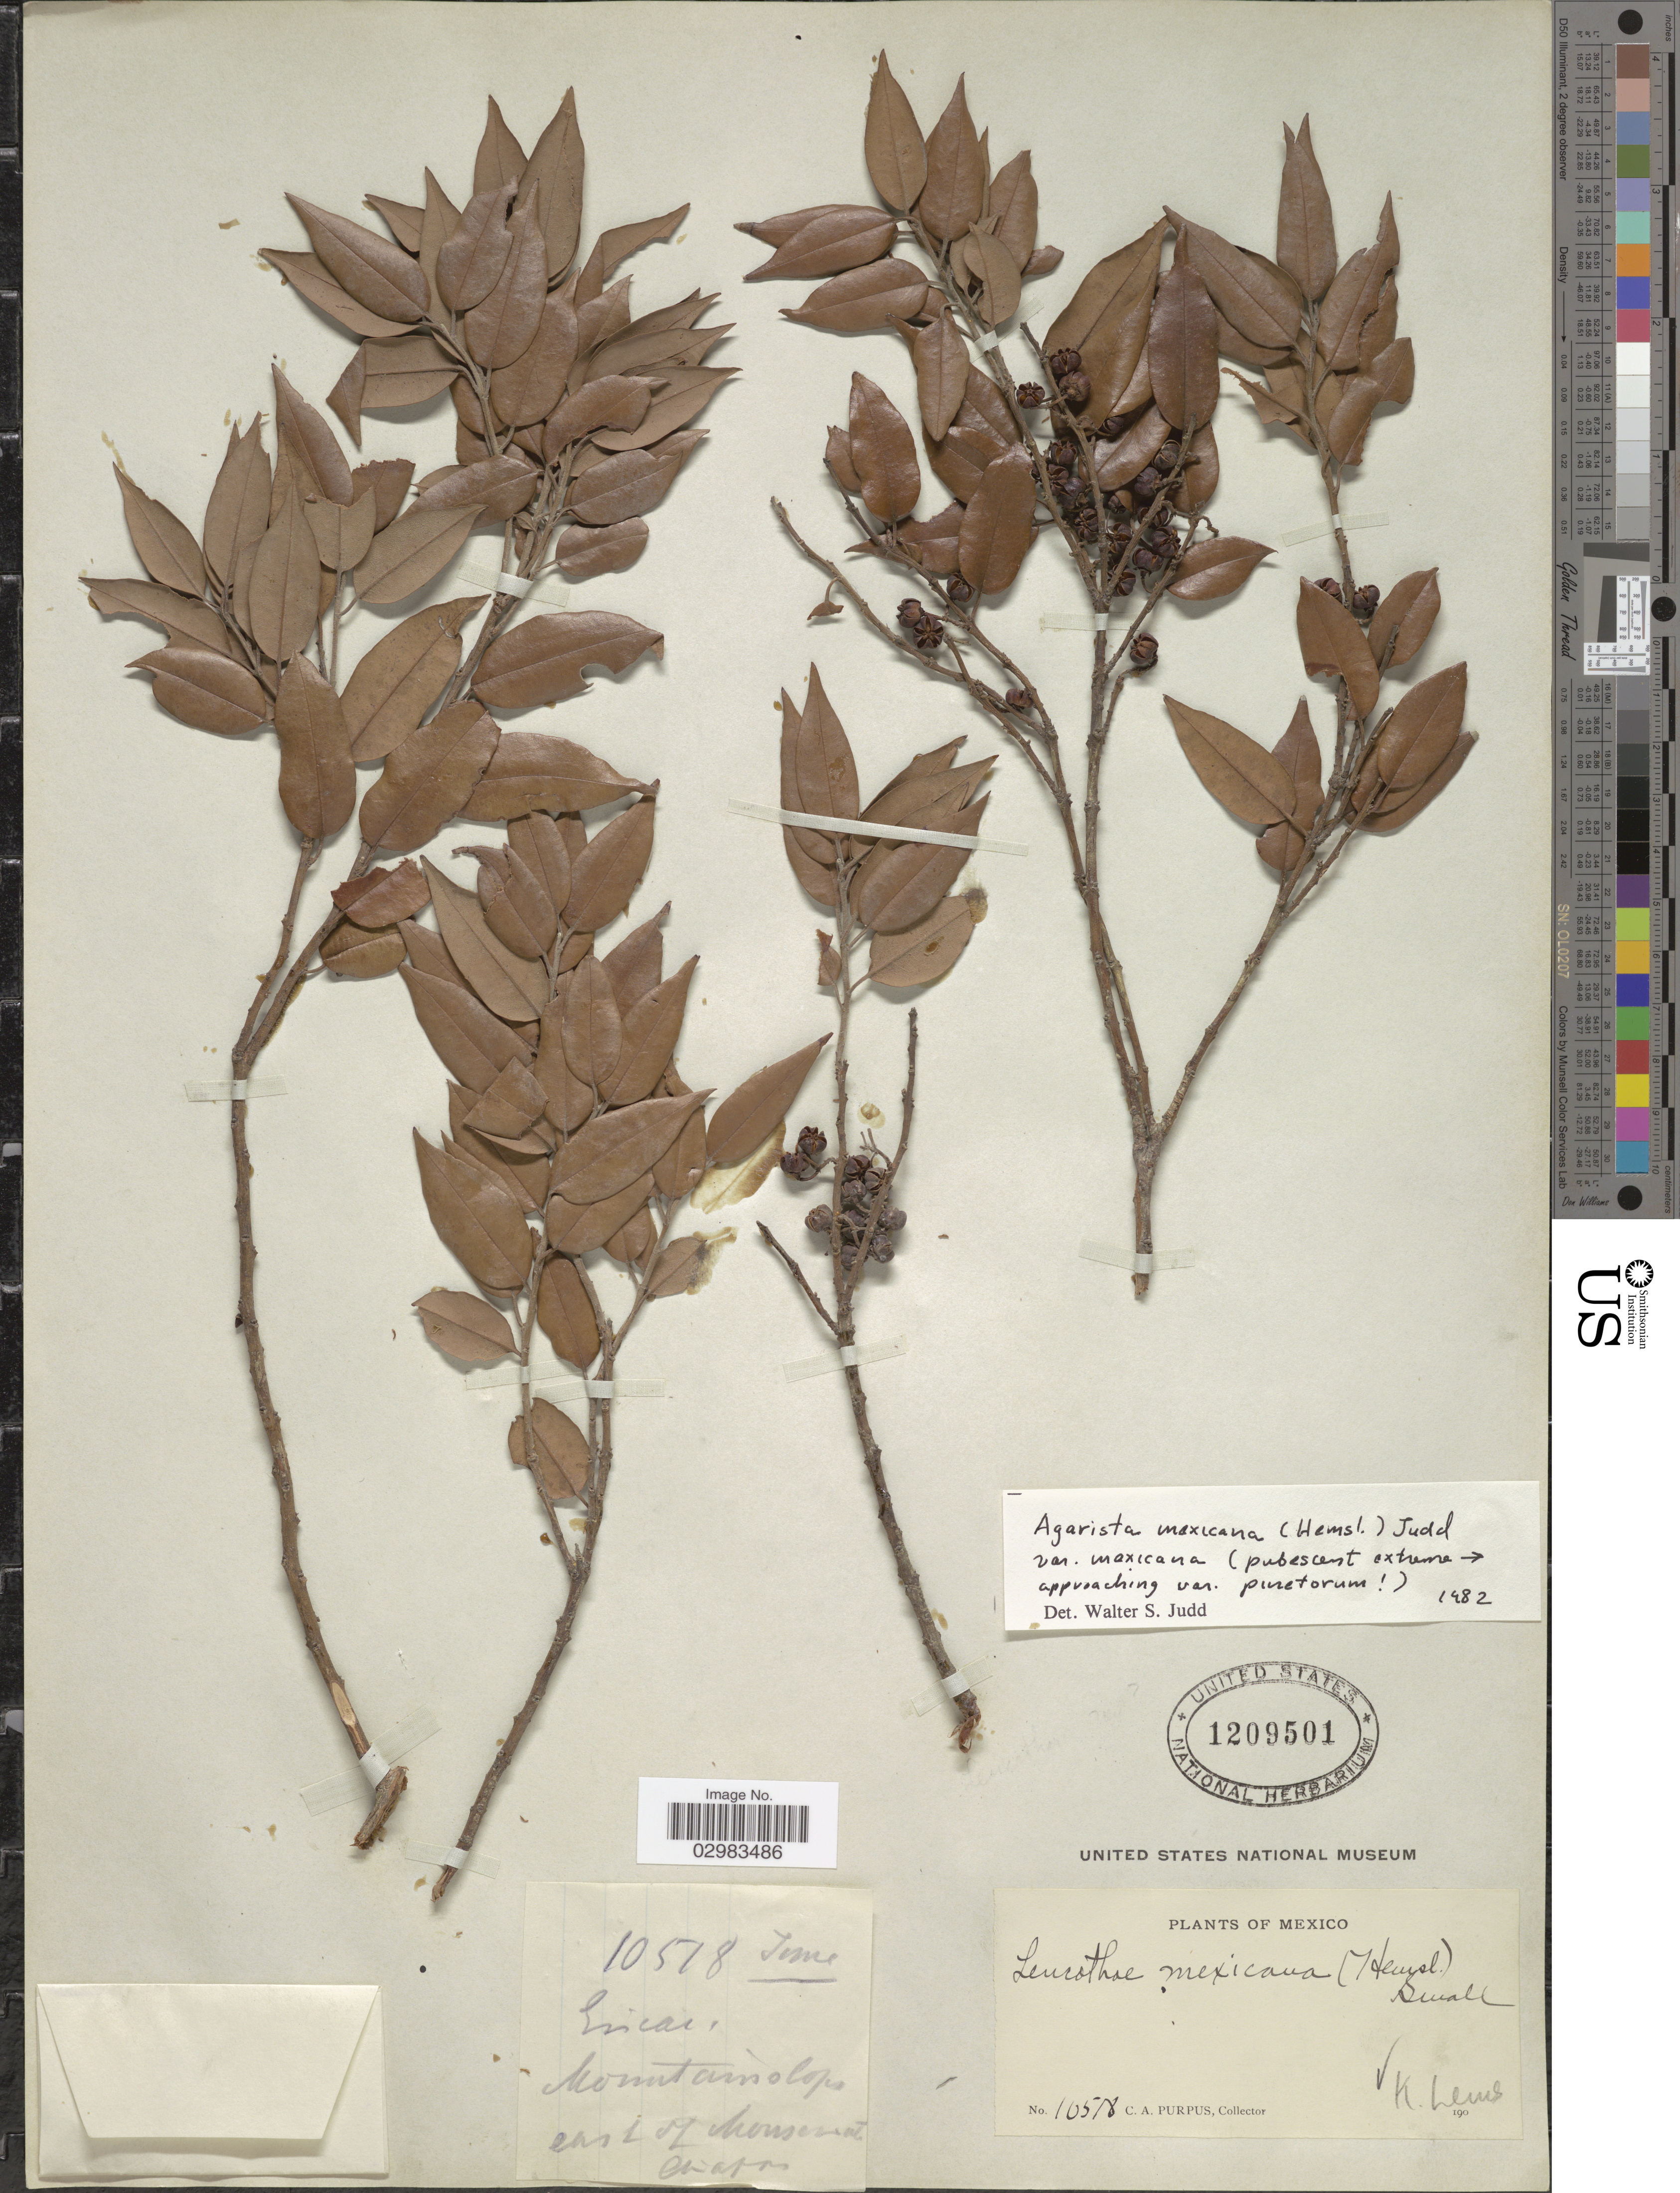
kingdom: Plantae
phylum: Tracheophyta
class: Magnoliopsida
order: Ericales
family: Ericaceae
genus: Leucothoe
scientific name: Leucothoë mexicana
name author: (Hemsl.) Small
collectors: C. A. Purpus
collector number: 10518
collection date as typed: June 190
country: Mexico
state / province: Chiapas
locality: Mountain slopes east of Monserrat.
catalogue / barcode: US 1209501